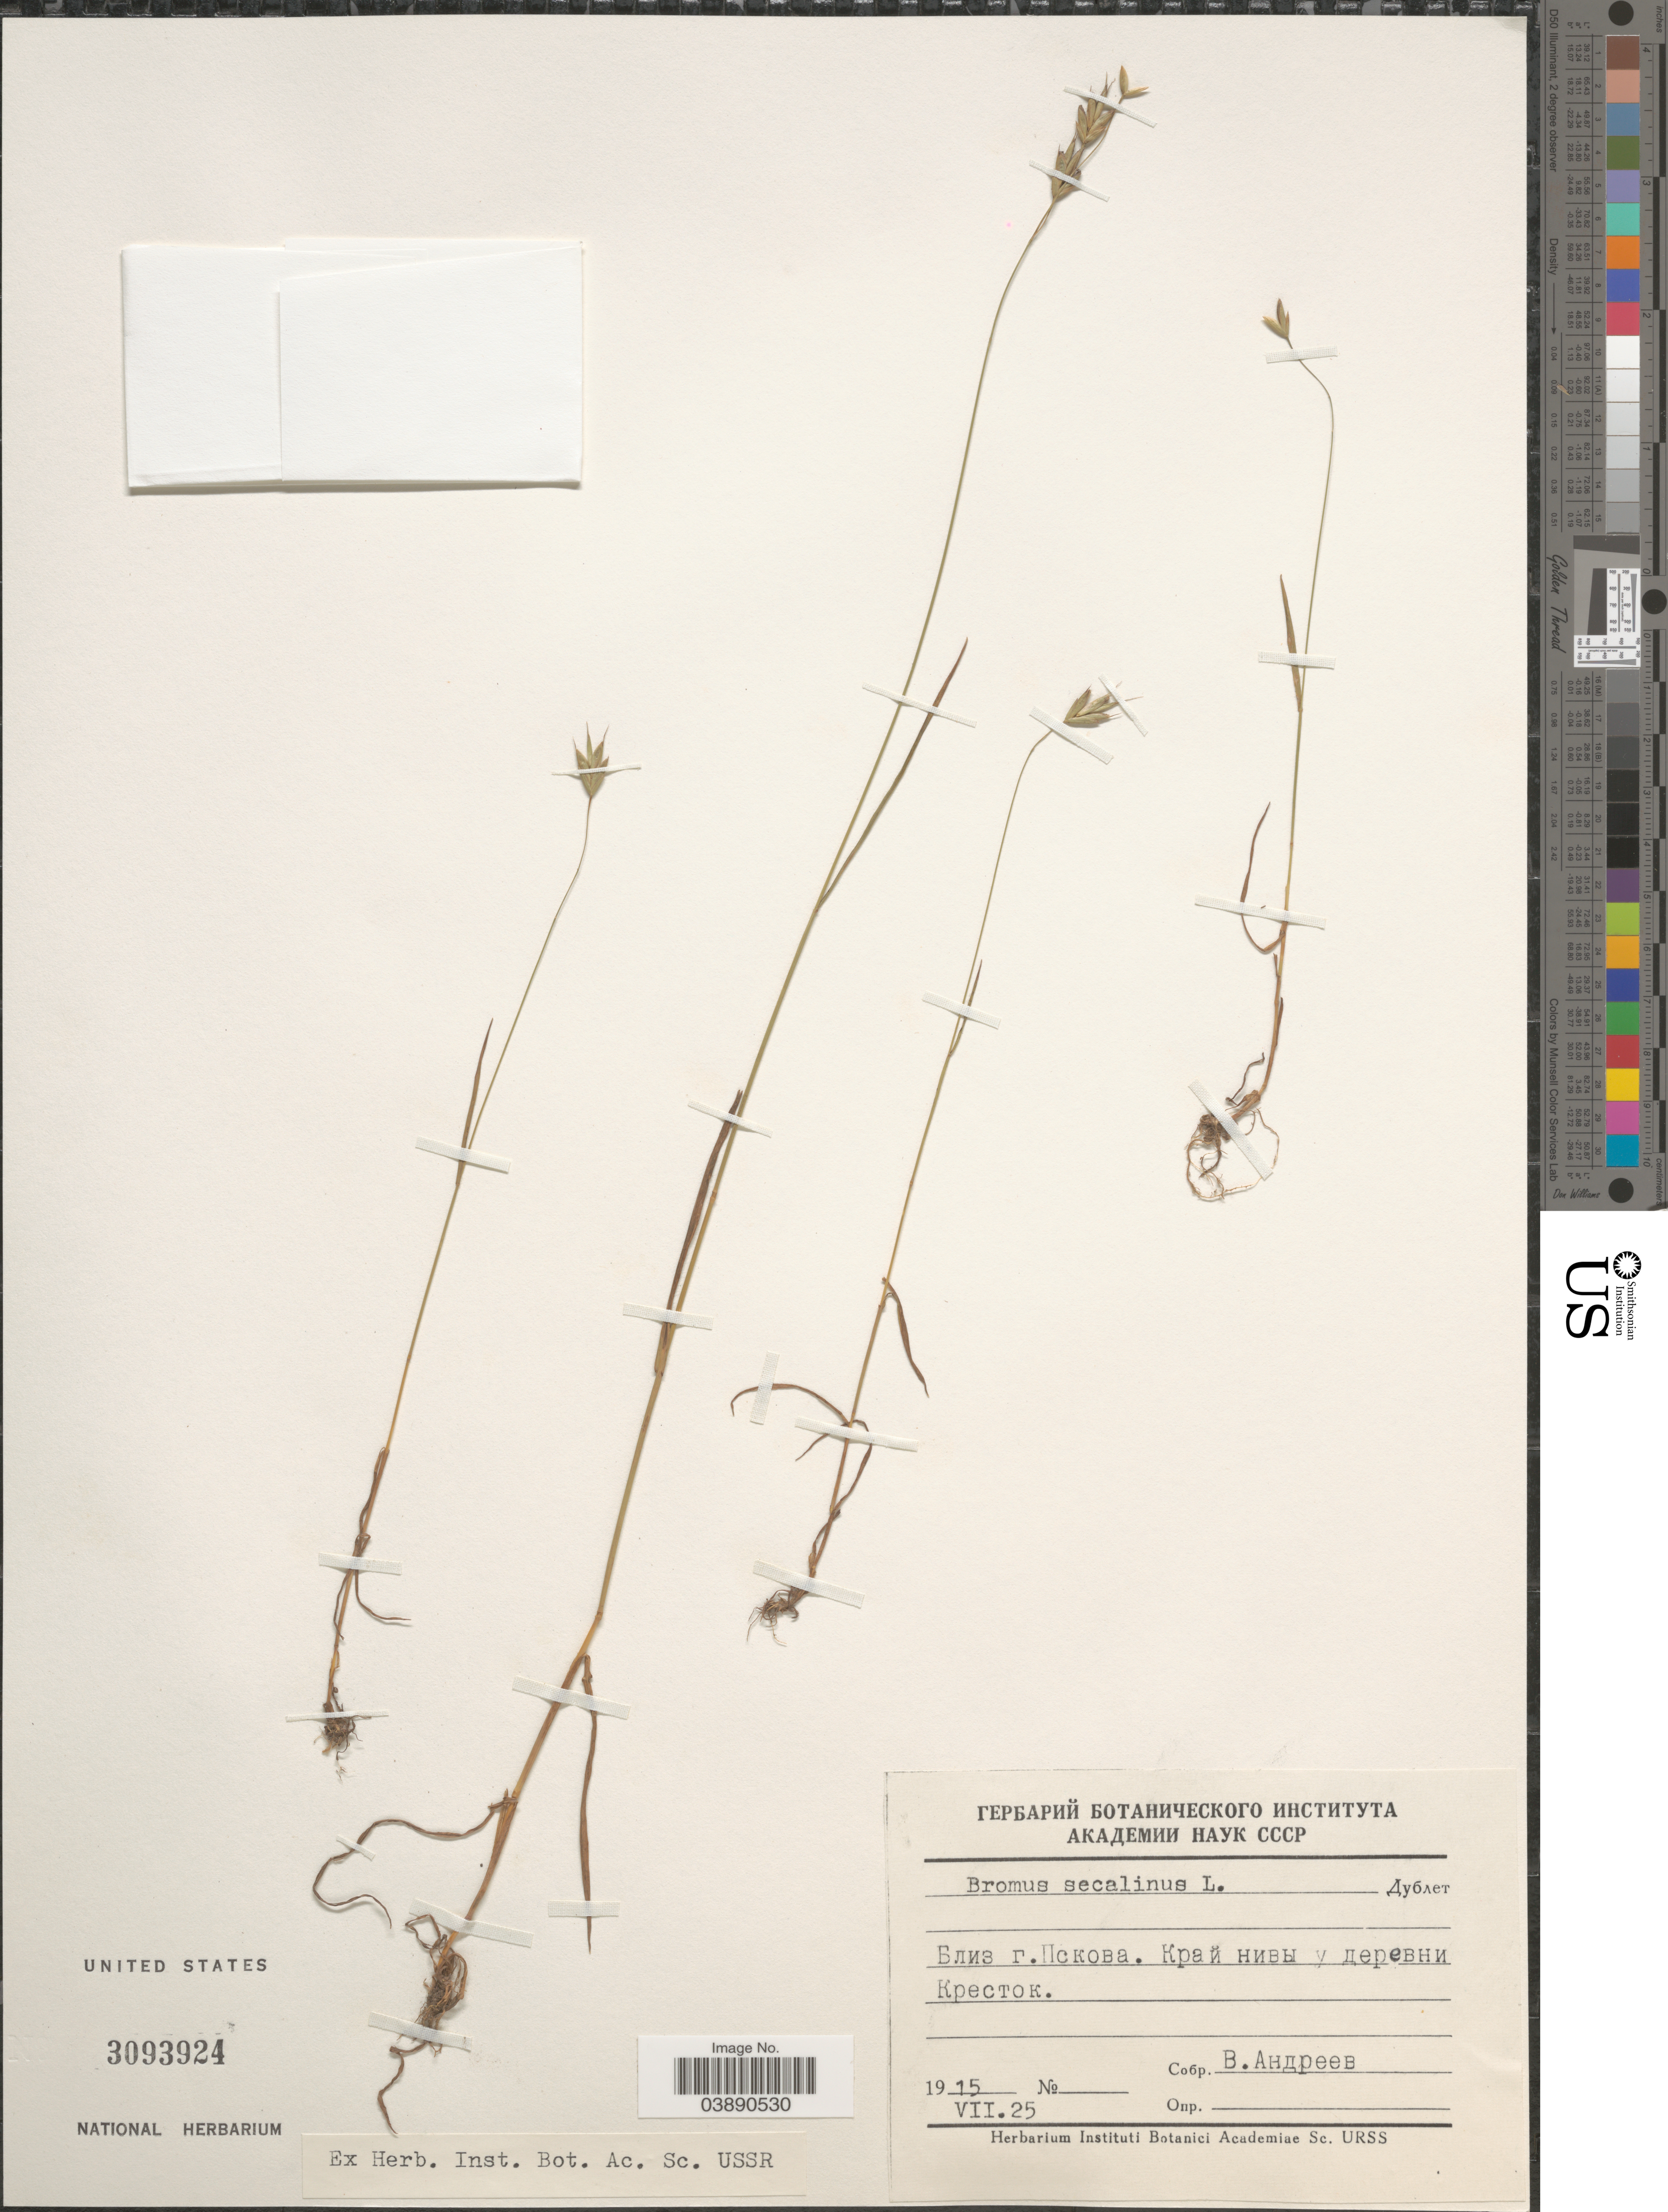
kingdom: Plantae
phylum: Tracheophyta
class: Liliopsida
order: Poales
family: Poaceae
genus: Bromus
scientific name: Bromus secalinus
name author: L.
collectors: V. Andreev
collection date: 1915-07-25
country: Russian Federation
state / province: Pskov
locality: Vicinity of Pskov, village Krestok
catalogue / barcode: US 3093924